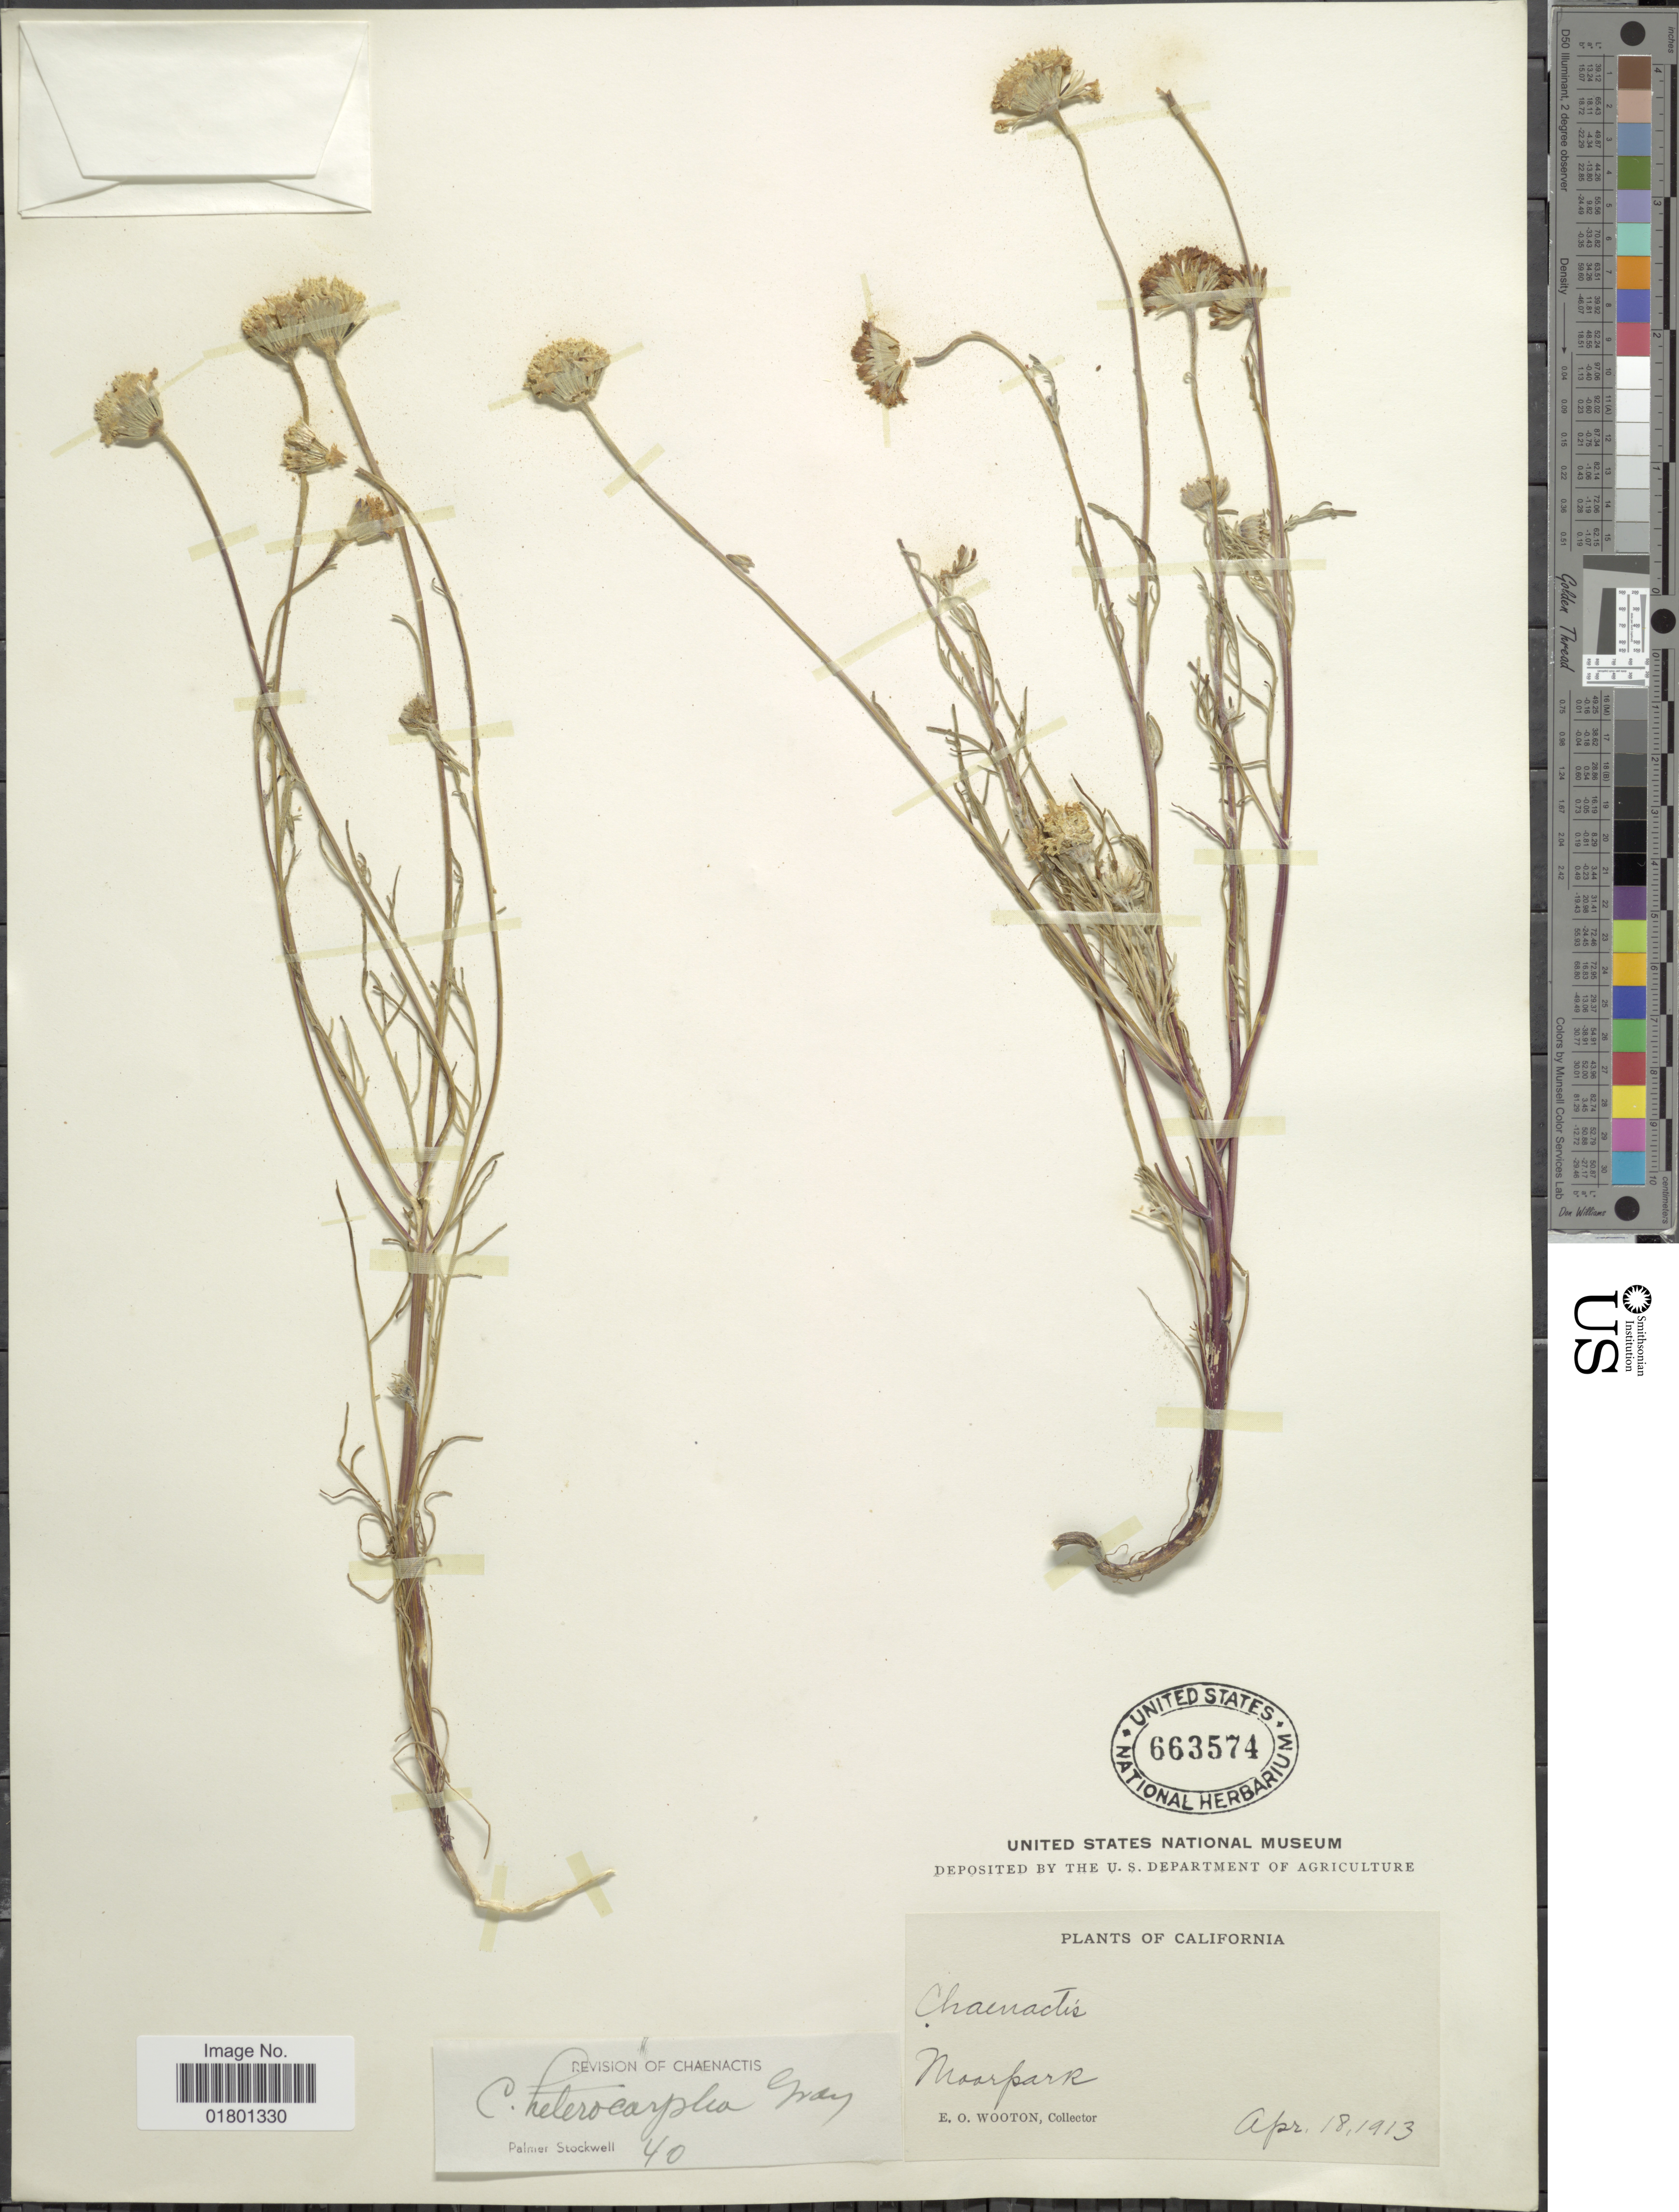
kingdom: Plantae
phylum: Tracheophyta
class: Magnoliopsida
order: Asterales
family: Asteraceae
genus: Chaenactis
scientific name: Chaenactis heterocarpha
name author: Torr. & A. Gray ex A. Gray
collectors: E. O. Wooton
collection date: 1913-04-18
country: United States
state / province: California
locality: Moorpark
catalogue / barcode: US 663574